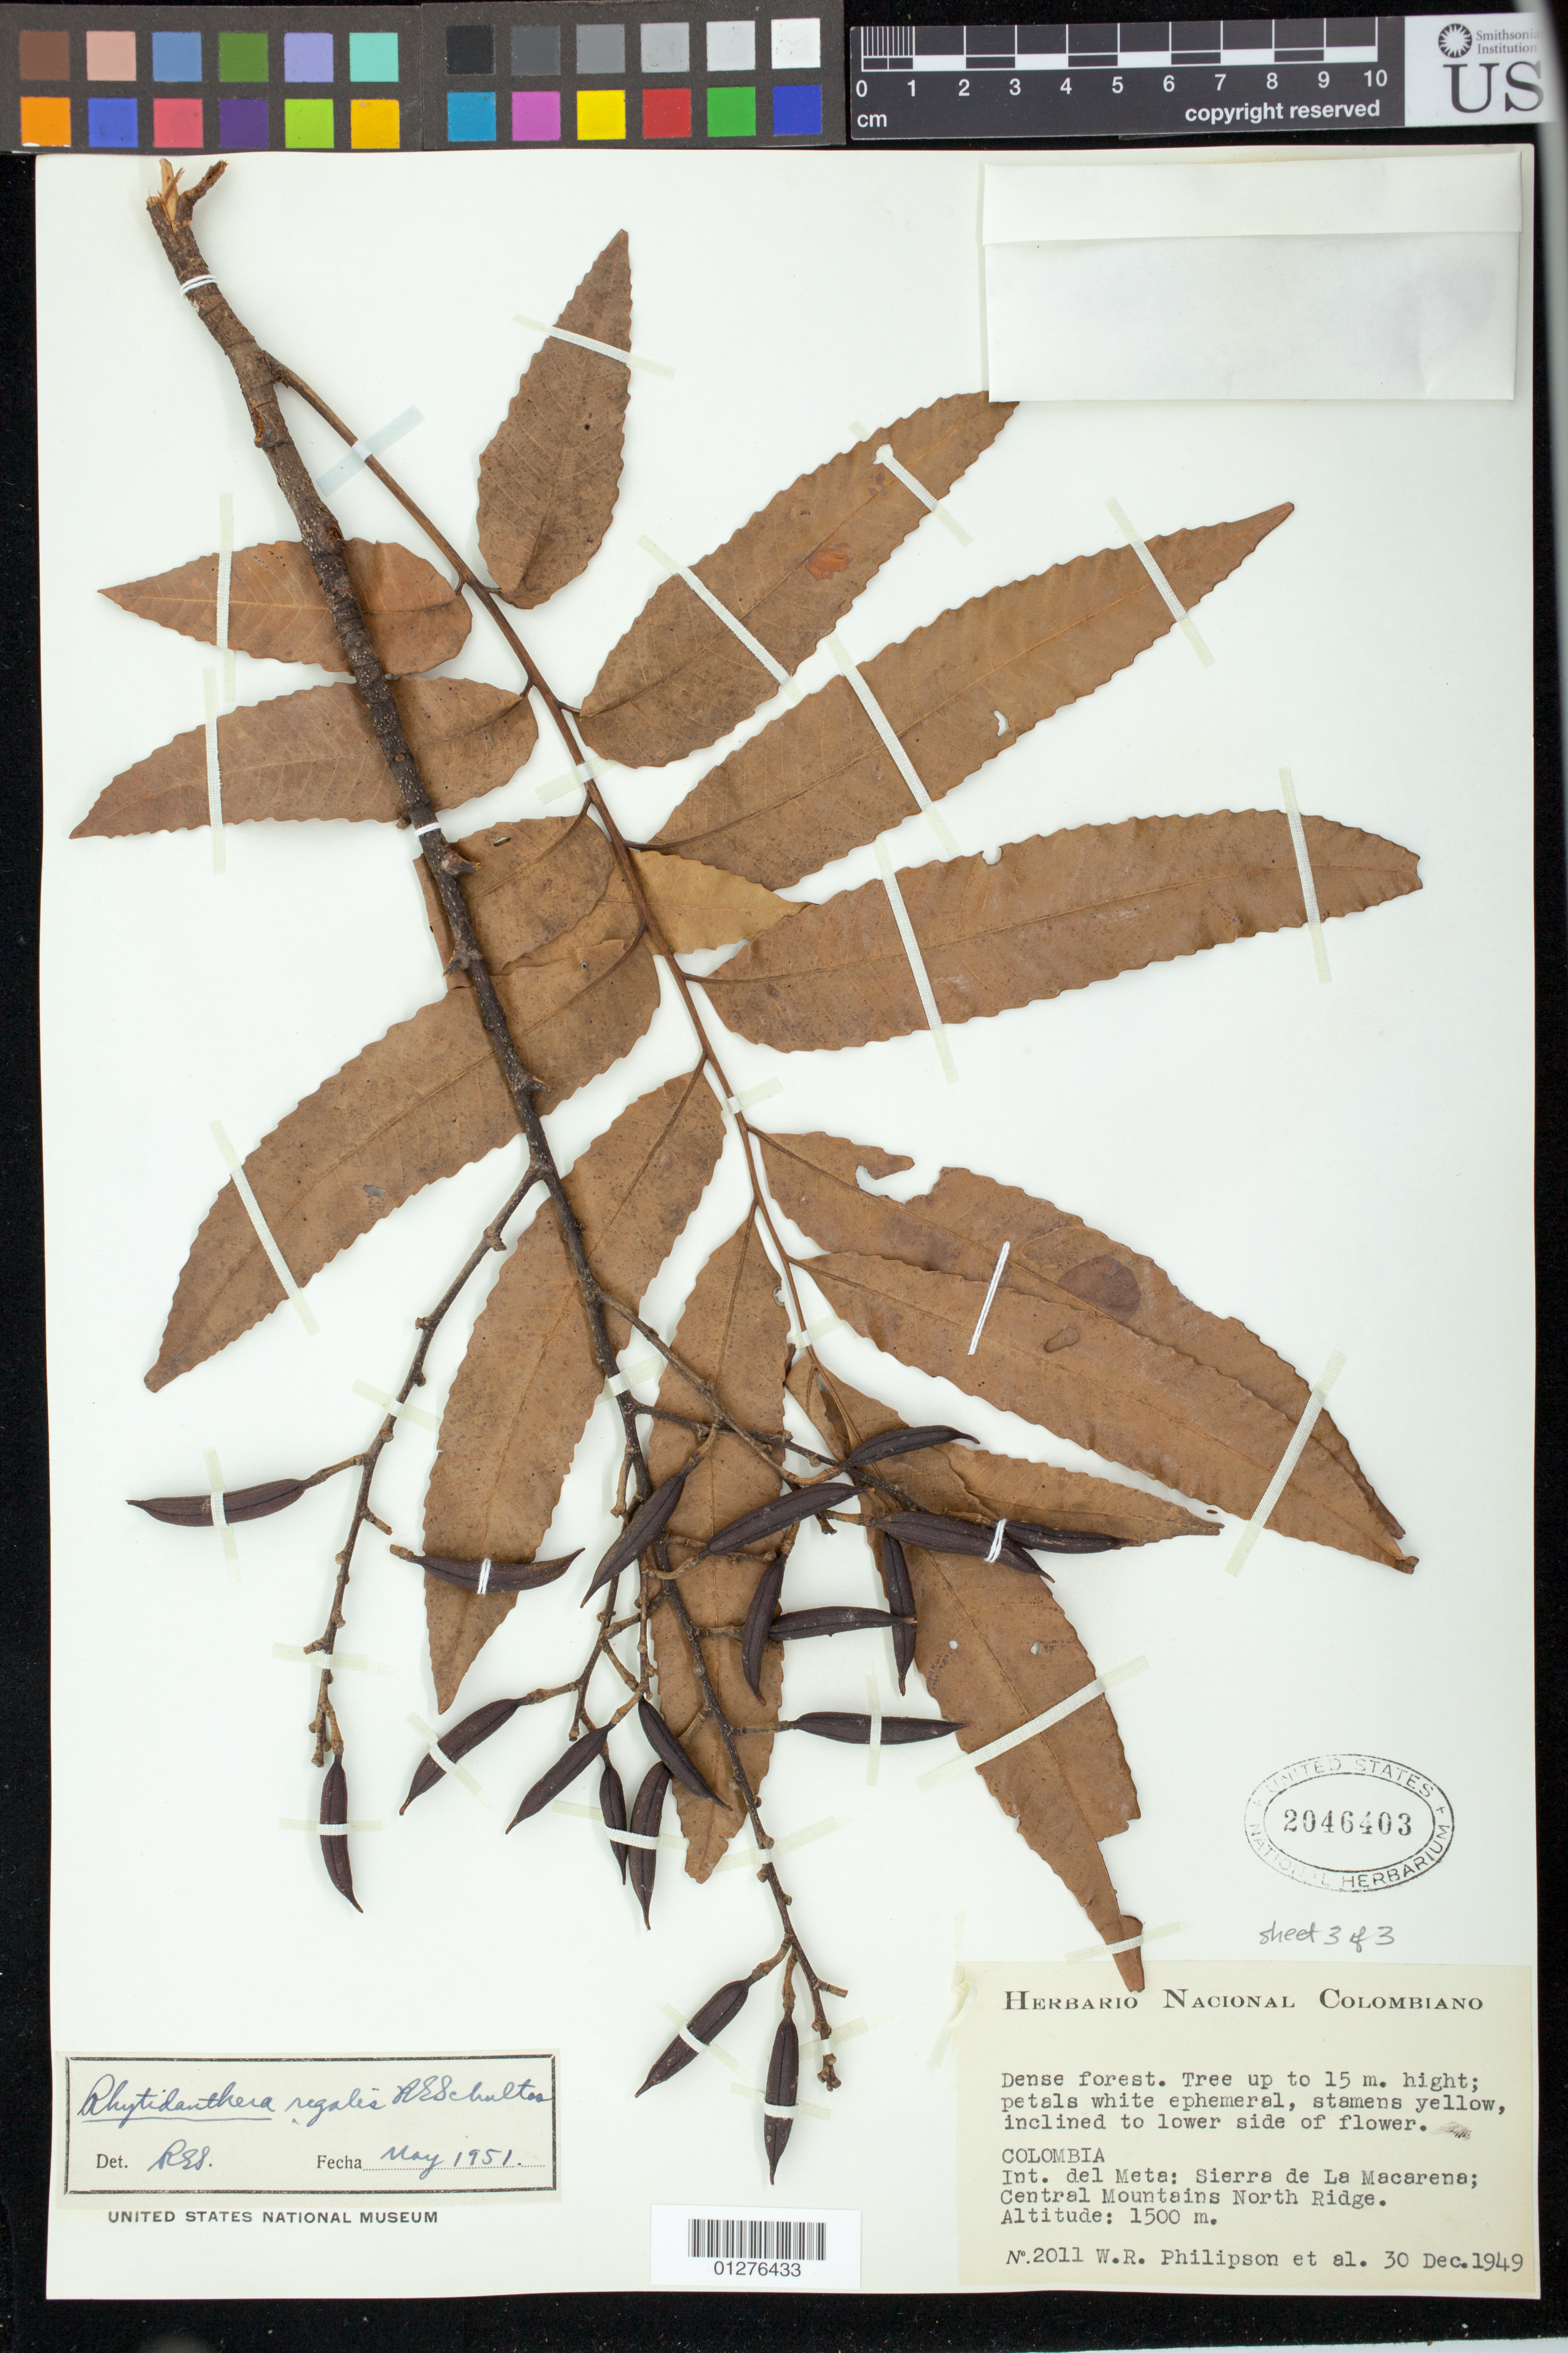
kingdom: Plantae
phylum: Tracheophyta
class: Magnoliopsida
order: Malpighiales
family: Ochnaceae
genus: Rhytidanthera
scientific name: Rhytidanthera regalis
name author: R.E. Schult.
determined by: Reinales, Sandra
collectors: W. R. Philipson & J. M. Idrobo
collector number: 2011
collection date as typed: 30 Dec 1949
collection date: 1949-12-30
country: Colombia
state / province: Meta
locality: Sierra de la Macarena: Central Mountains, North Ridge.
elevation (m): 1500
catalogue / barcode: US 2046403